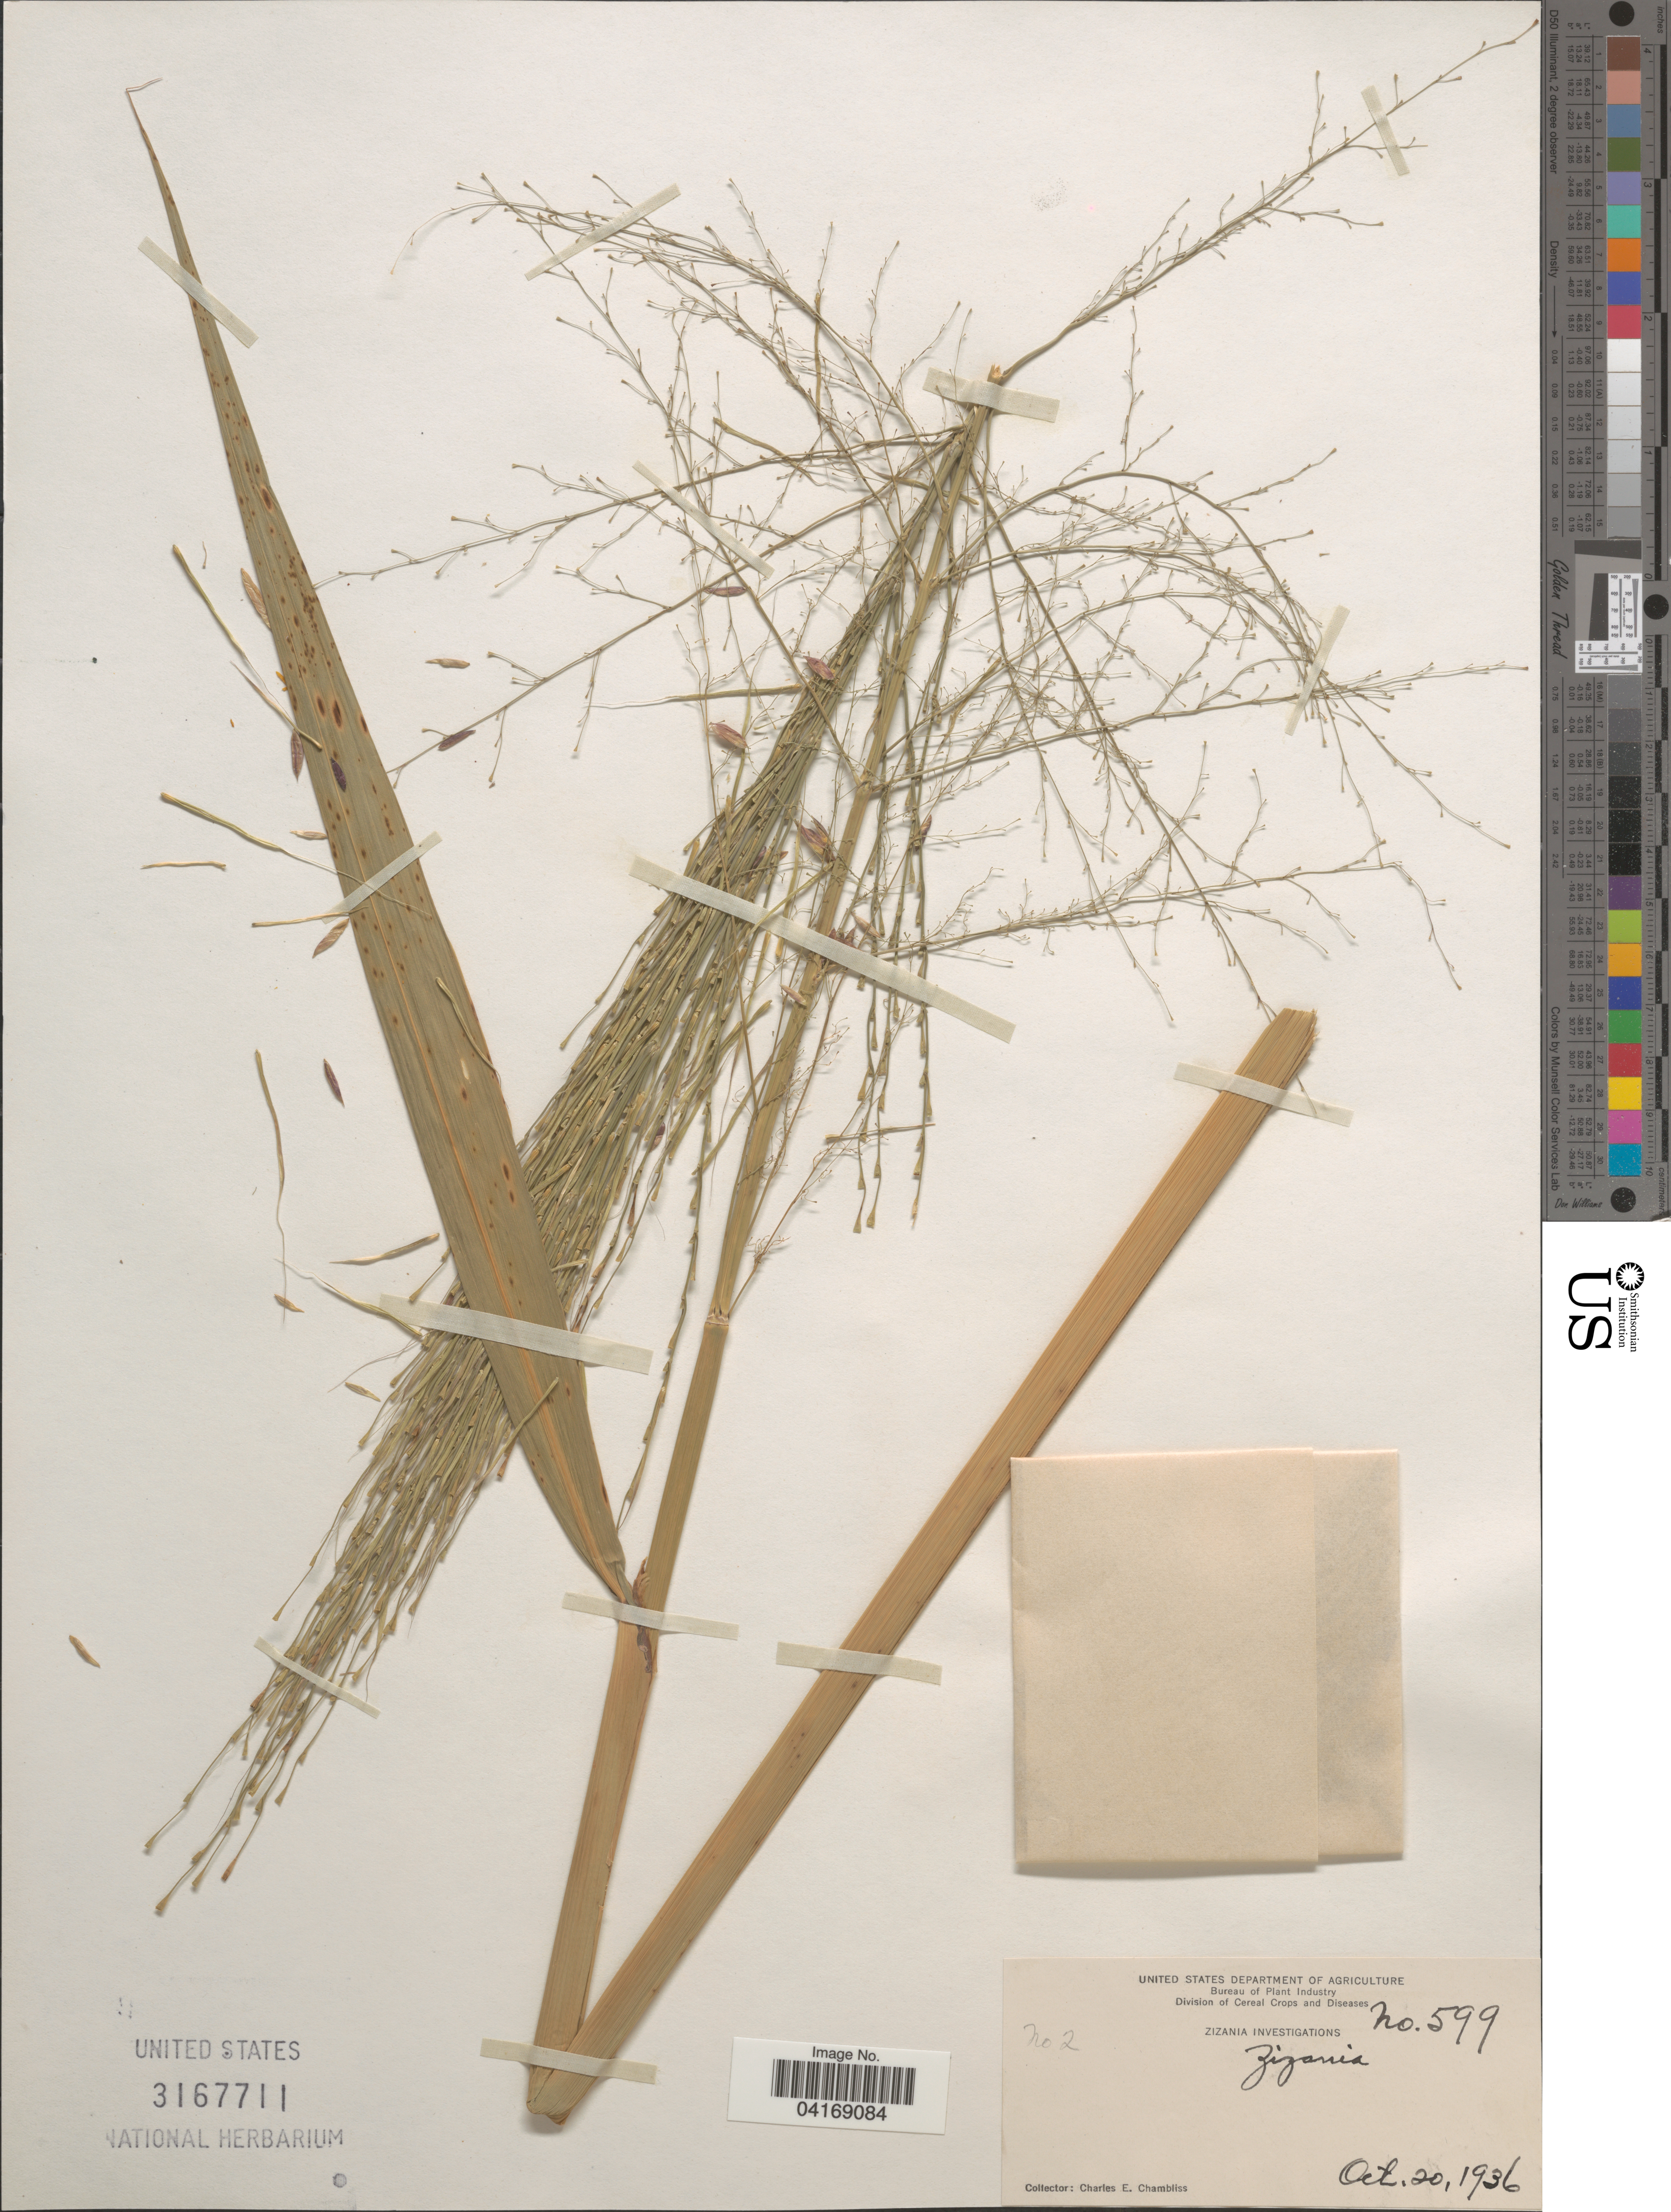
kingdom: Plantae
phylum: Tracheophyta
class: Liliopsida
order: Poales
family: Poaceae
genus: Zizania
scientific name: Zizania sp.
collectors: C. Chambliss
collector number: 599/2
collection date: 1936-10-20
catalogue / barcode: US 3167711